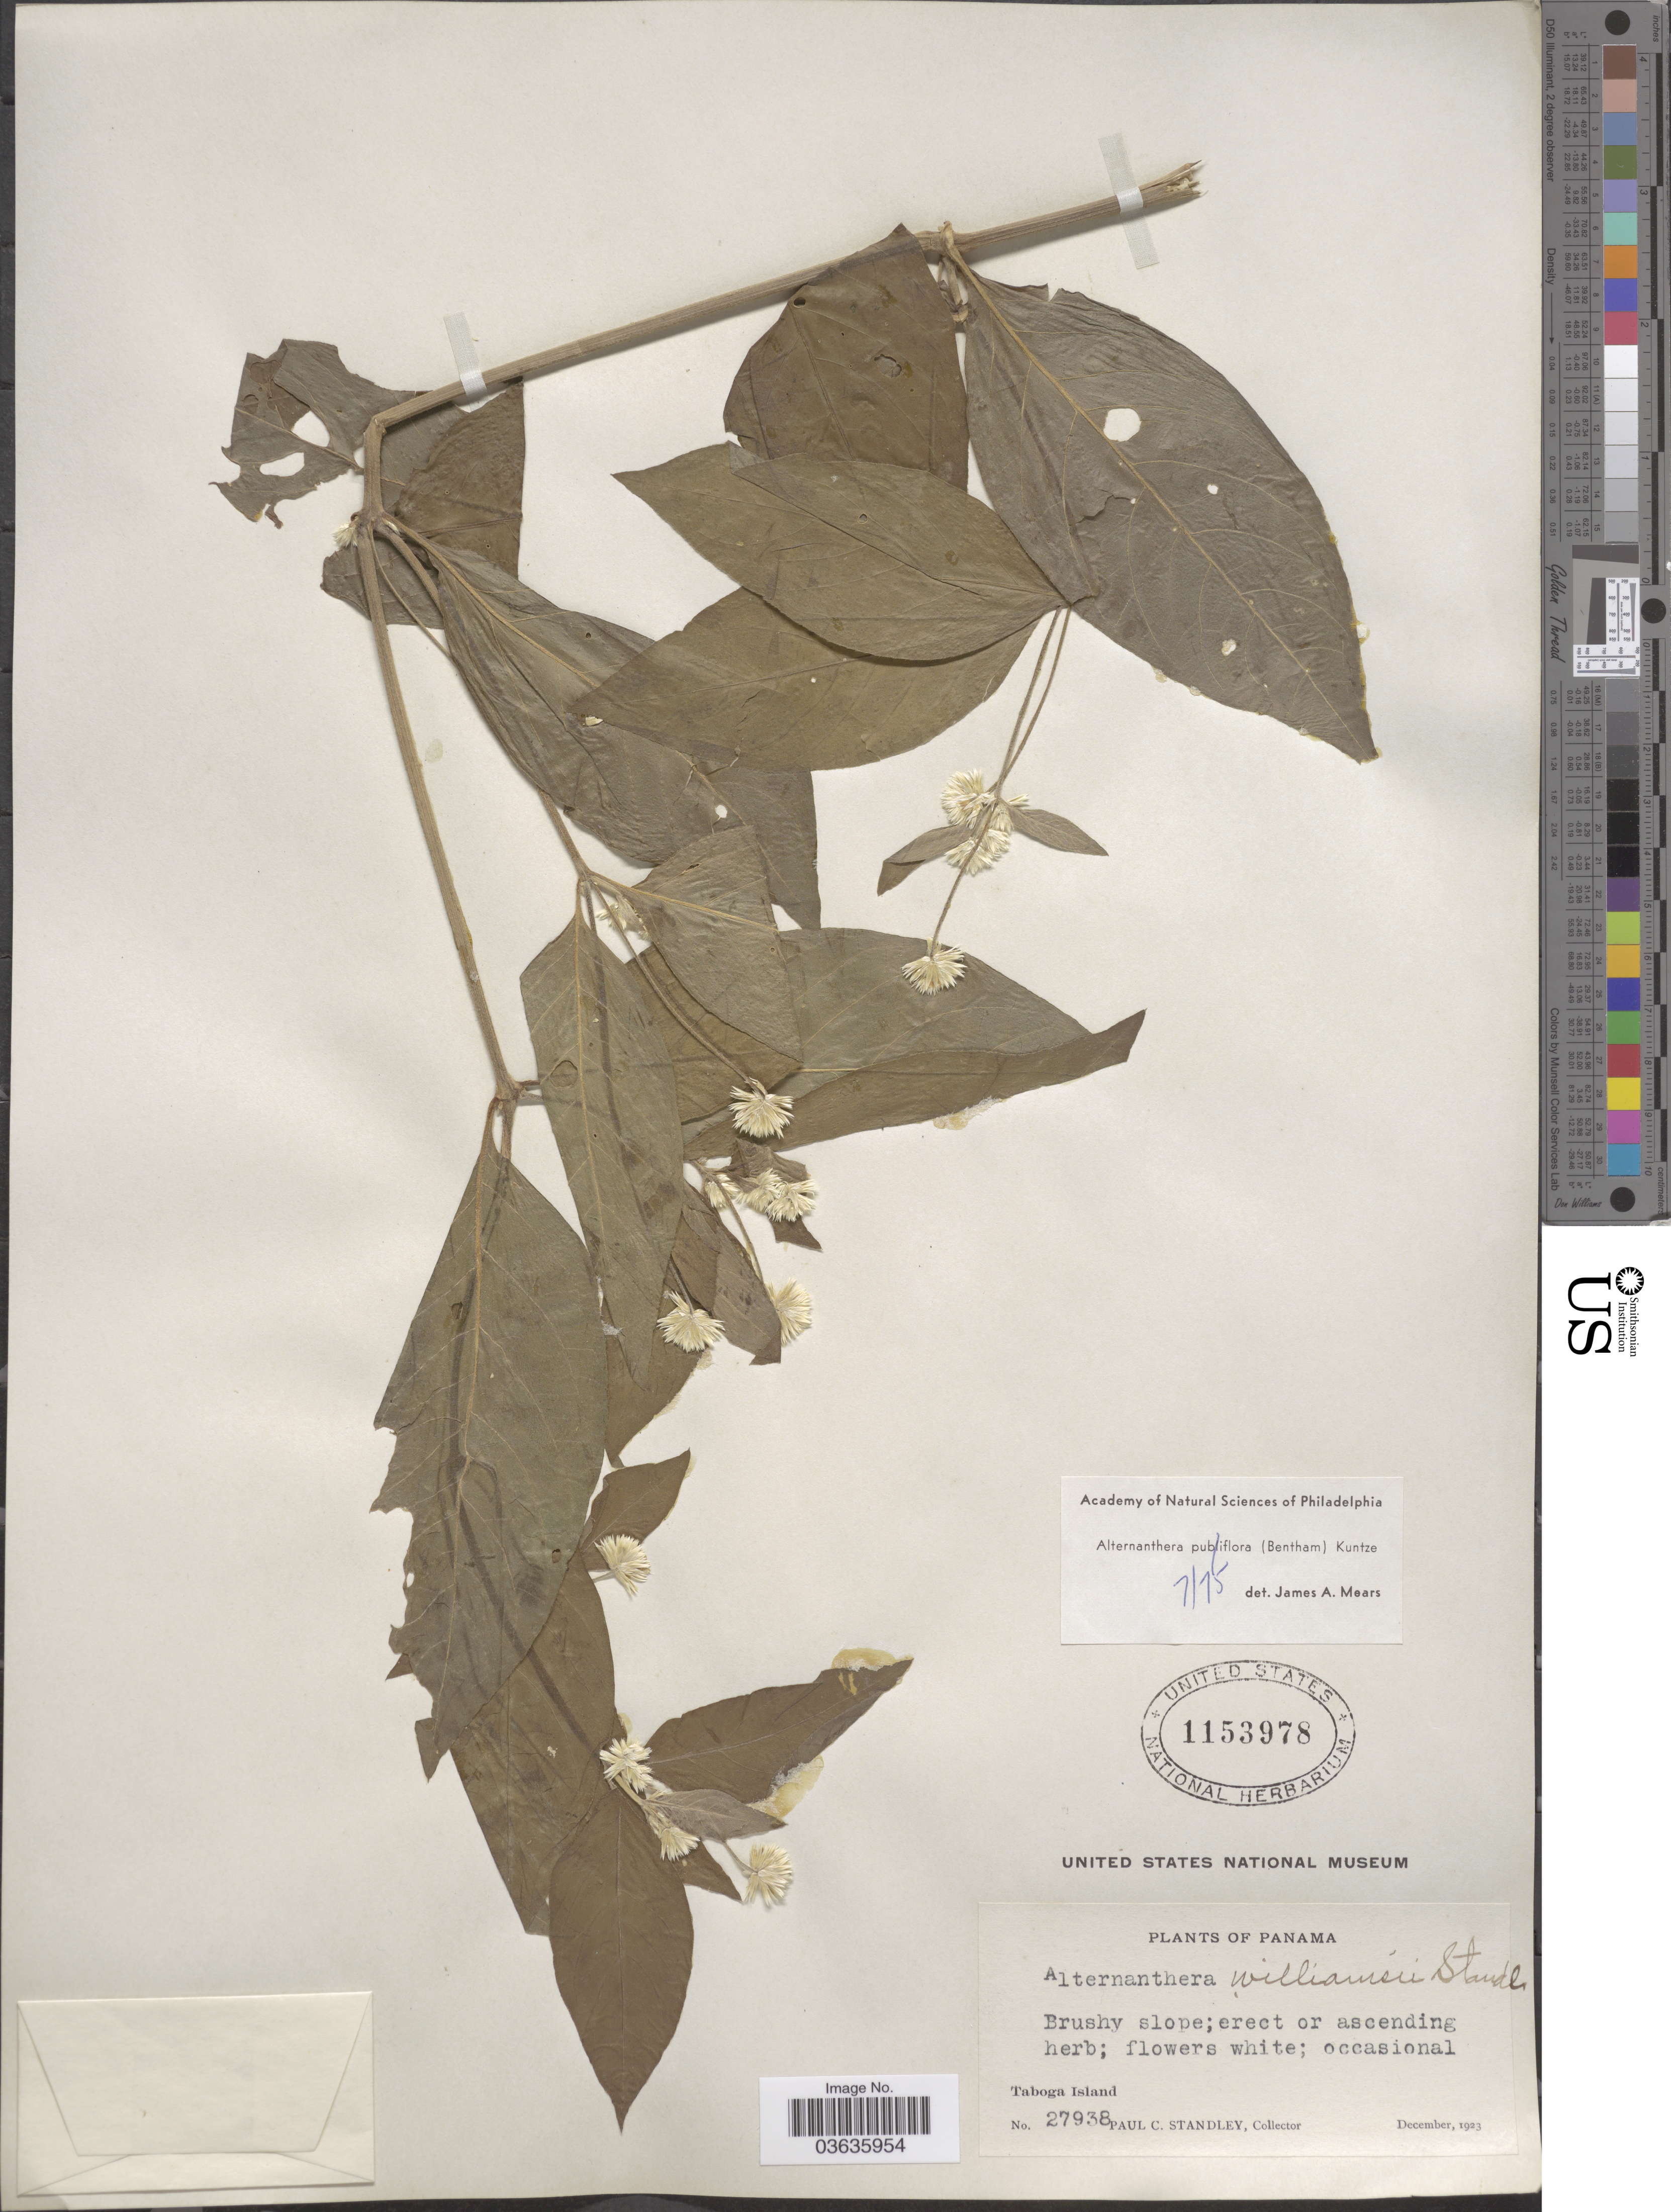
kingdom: Plantae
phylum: Tracheophyta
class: Magnoliopsida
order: Caryophyllales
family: Amaranthaceae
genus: Alternanthera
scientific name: Alternanthera pubiflora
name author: (Benth.) Kuntze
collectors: P. C. Standley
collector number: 27938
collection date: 1923-12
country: Panama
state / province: Panamá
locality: Taboga Island.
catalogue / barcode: US 1153978